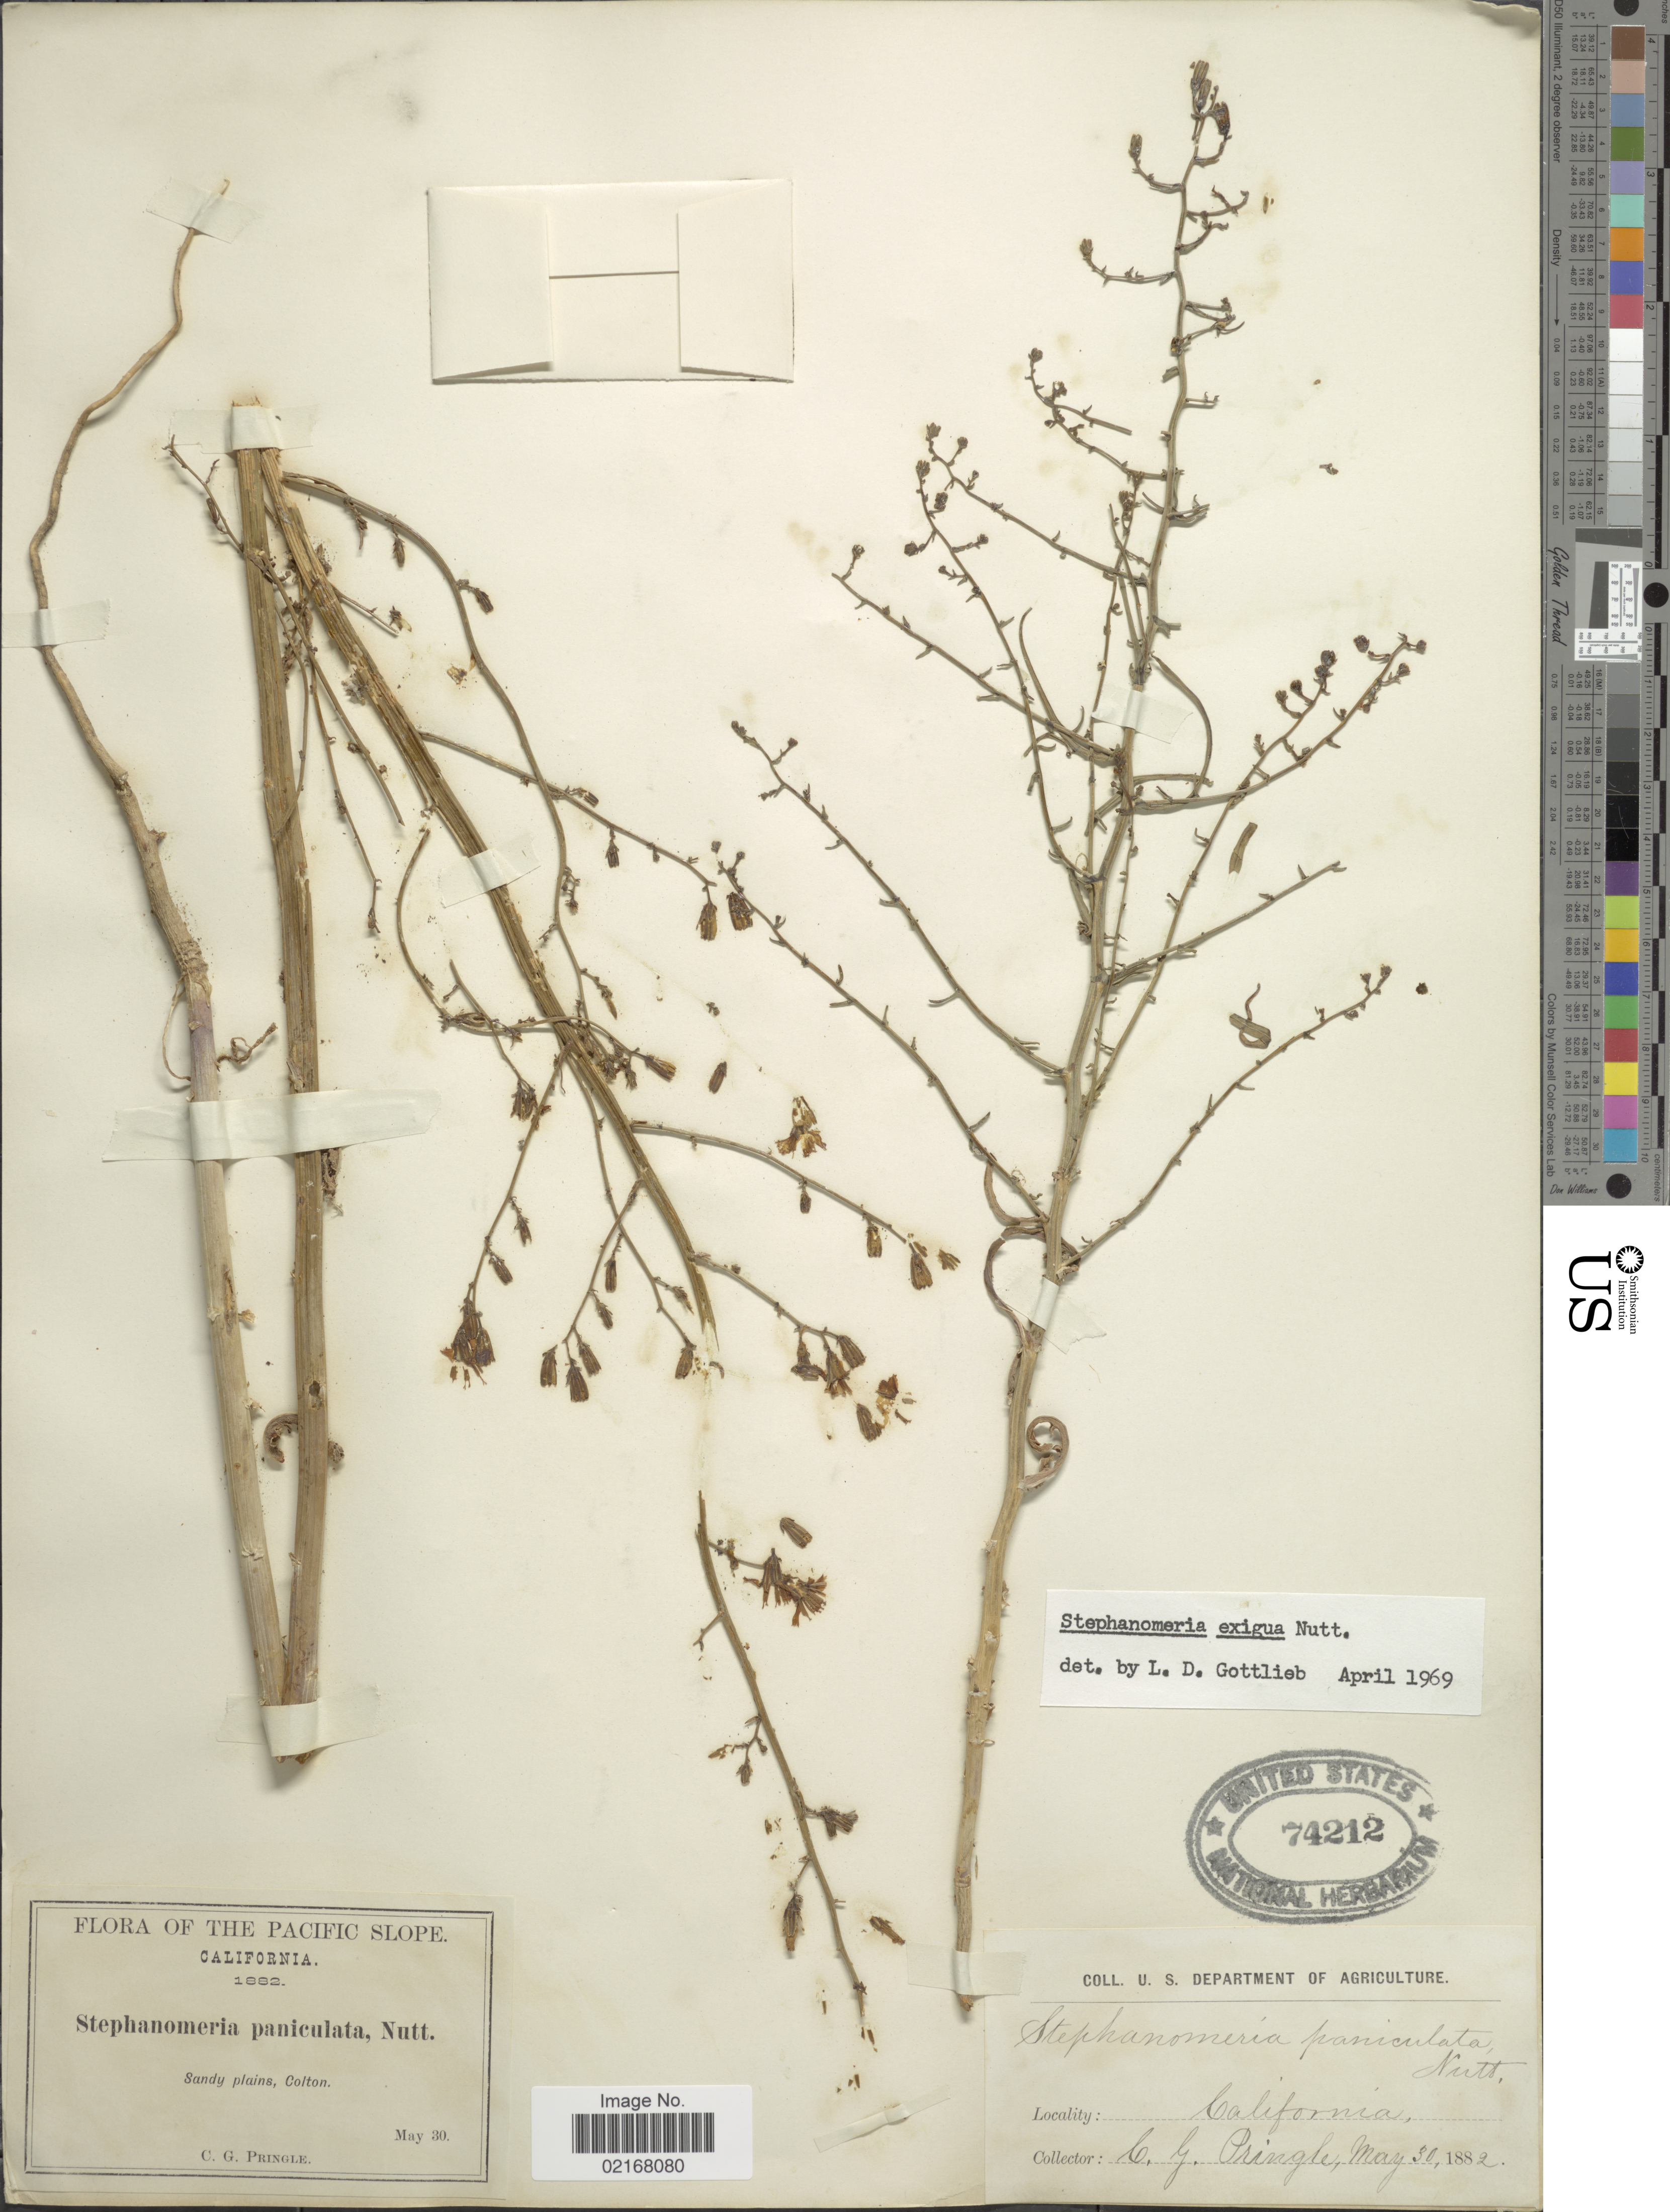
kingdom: Plantae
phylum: Tracheophyta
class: Magnoliopsida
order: Asterales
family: Asteraceae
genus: Stephanomeria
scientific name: Stephanomeria exigua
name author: Nutt.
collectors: C. G. Pringle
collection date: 1882-05-30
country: United States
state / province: California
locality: Pacific Slope. California. Sandy plains, Colton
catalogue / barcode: US 74212